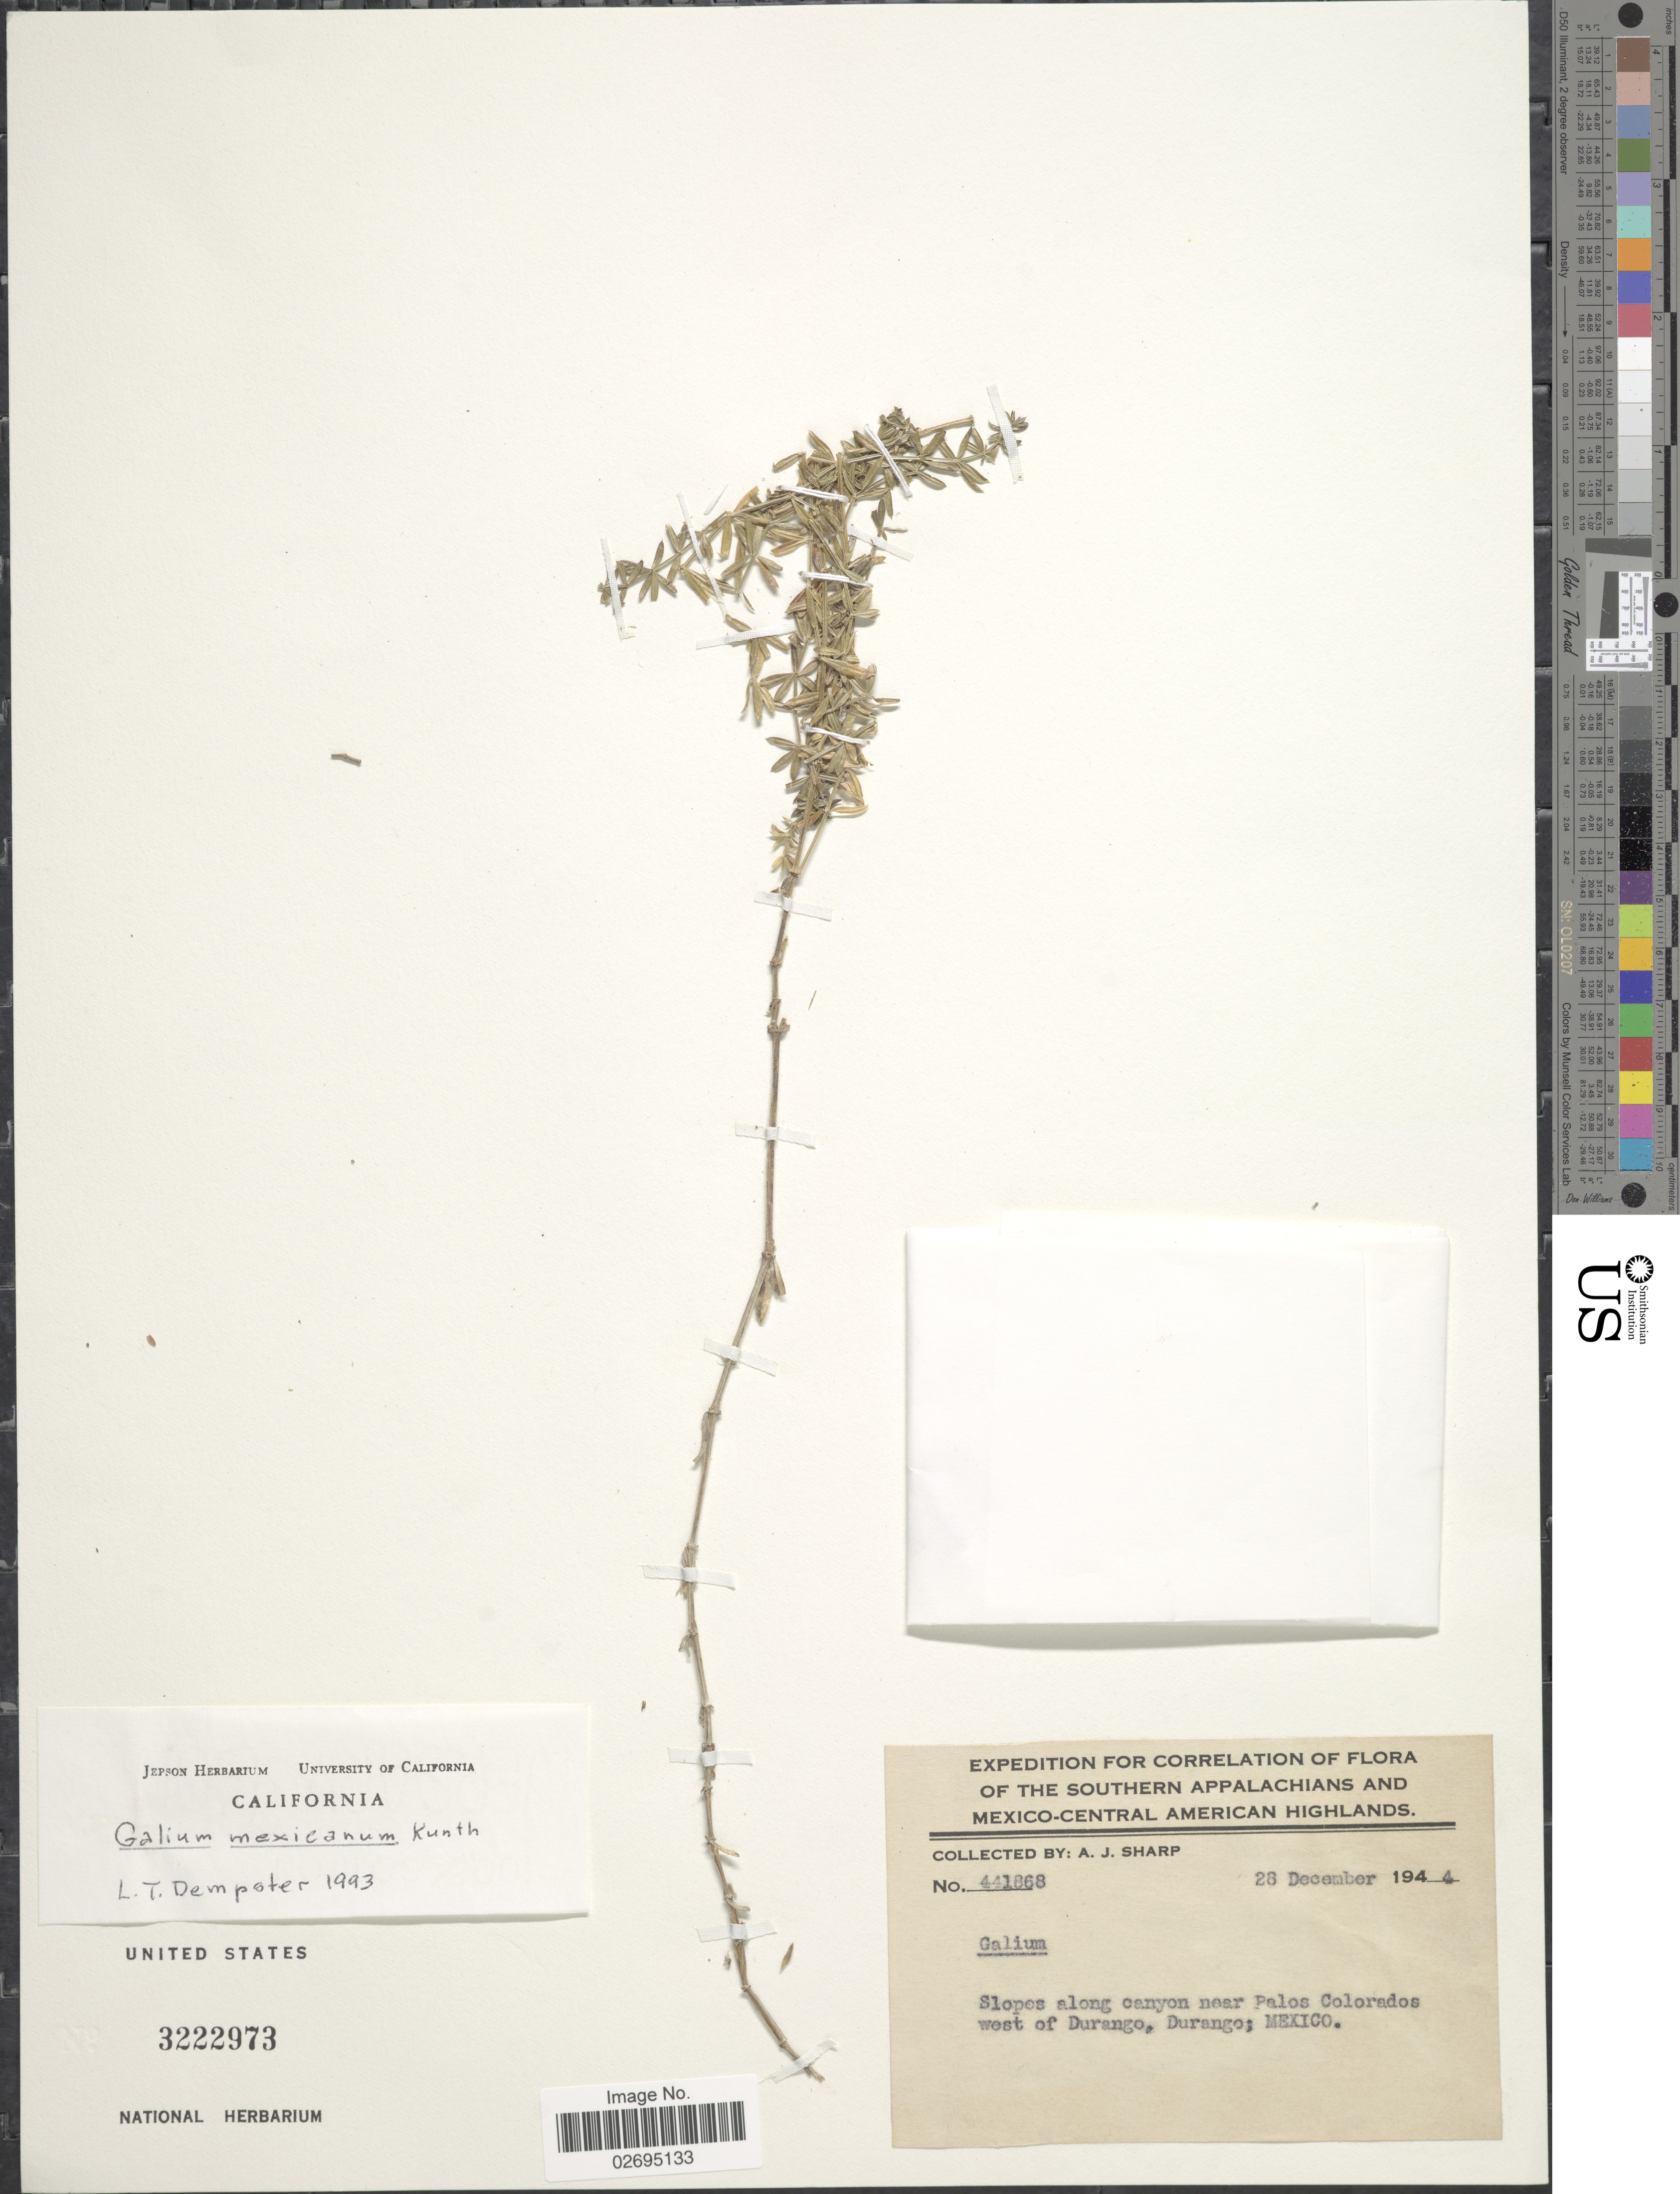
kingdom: Plantae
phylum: Tracheophyta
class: Magnoliopsida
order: Gentianales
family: Rubiaceae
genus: Galium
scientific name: Galium mexicanum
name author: Kunth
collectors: A. J. Sharp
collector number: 441868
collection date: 1944-12-28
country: Mexico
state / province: Durango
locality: Southern Appalachian and Mexico-Central American Highlands. Slopes along canyon near Palos Colorados west of Durango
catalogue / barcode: US 3222973